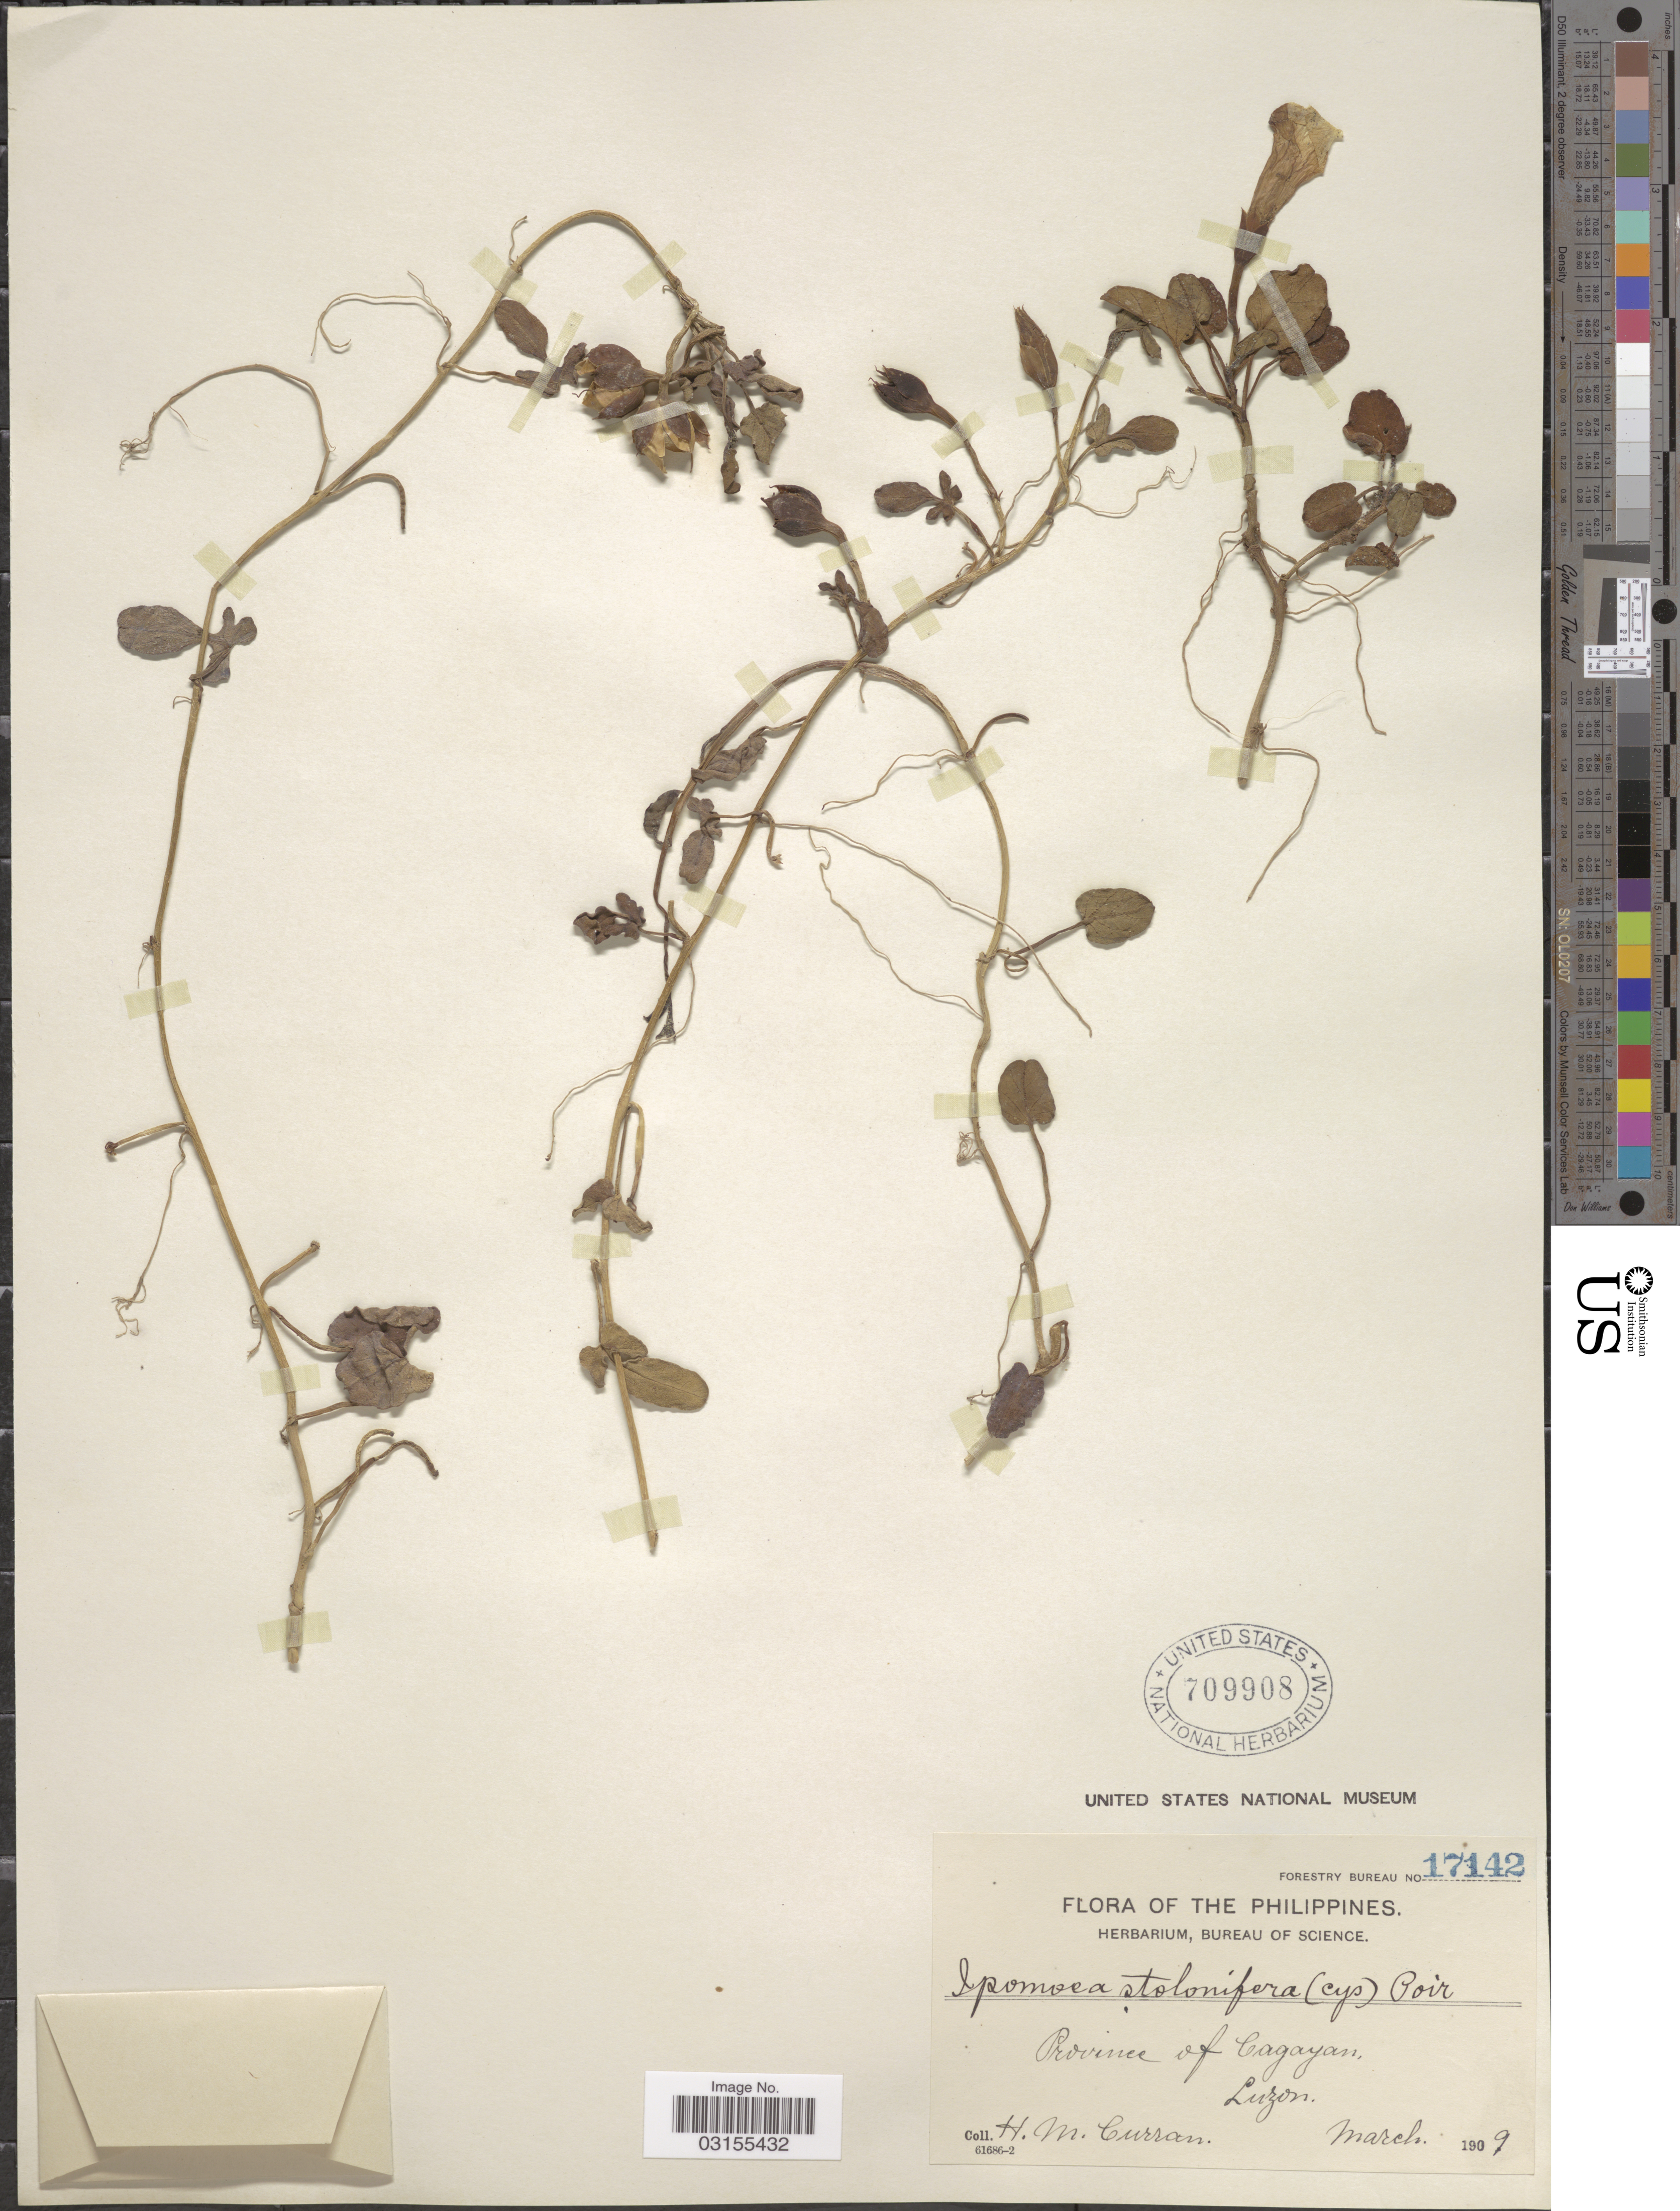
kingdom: Plantae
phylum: Tracheophyta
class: Magnoliopsida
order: Solanales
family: Convolvulaceae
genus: Ipomoea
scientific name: Ipomoea stolonifera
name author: (Cirillo) J.F. Gmel.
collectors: H. M. Curran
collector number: Forestry Bureau 17142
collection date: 1909-03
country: Philippines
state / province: Cagayan Valley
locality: Province of Cagayan, Luzon.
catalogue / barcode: US 709908